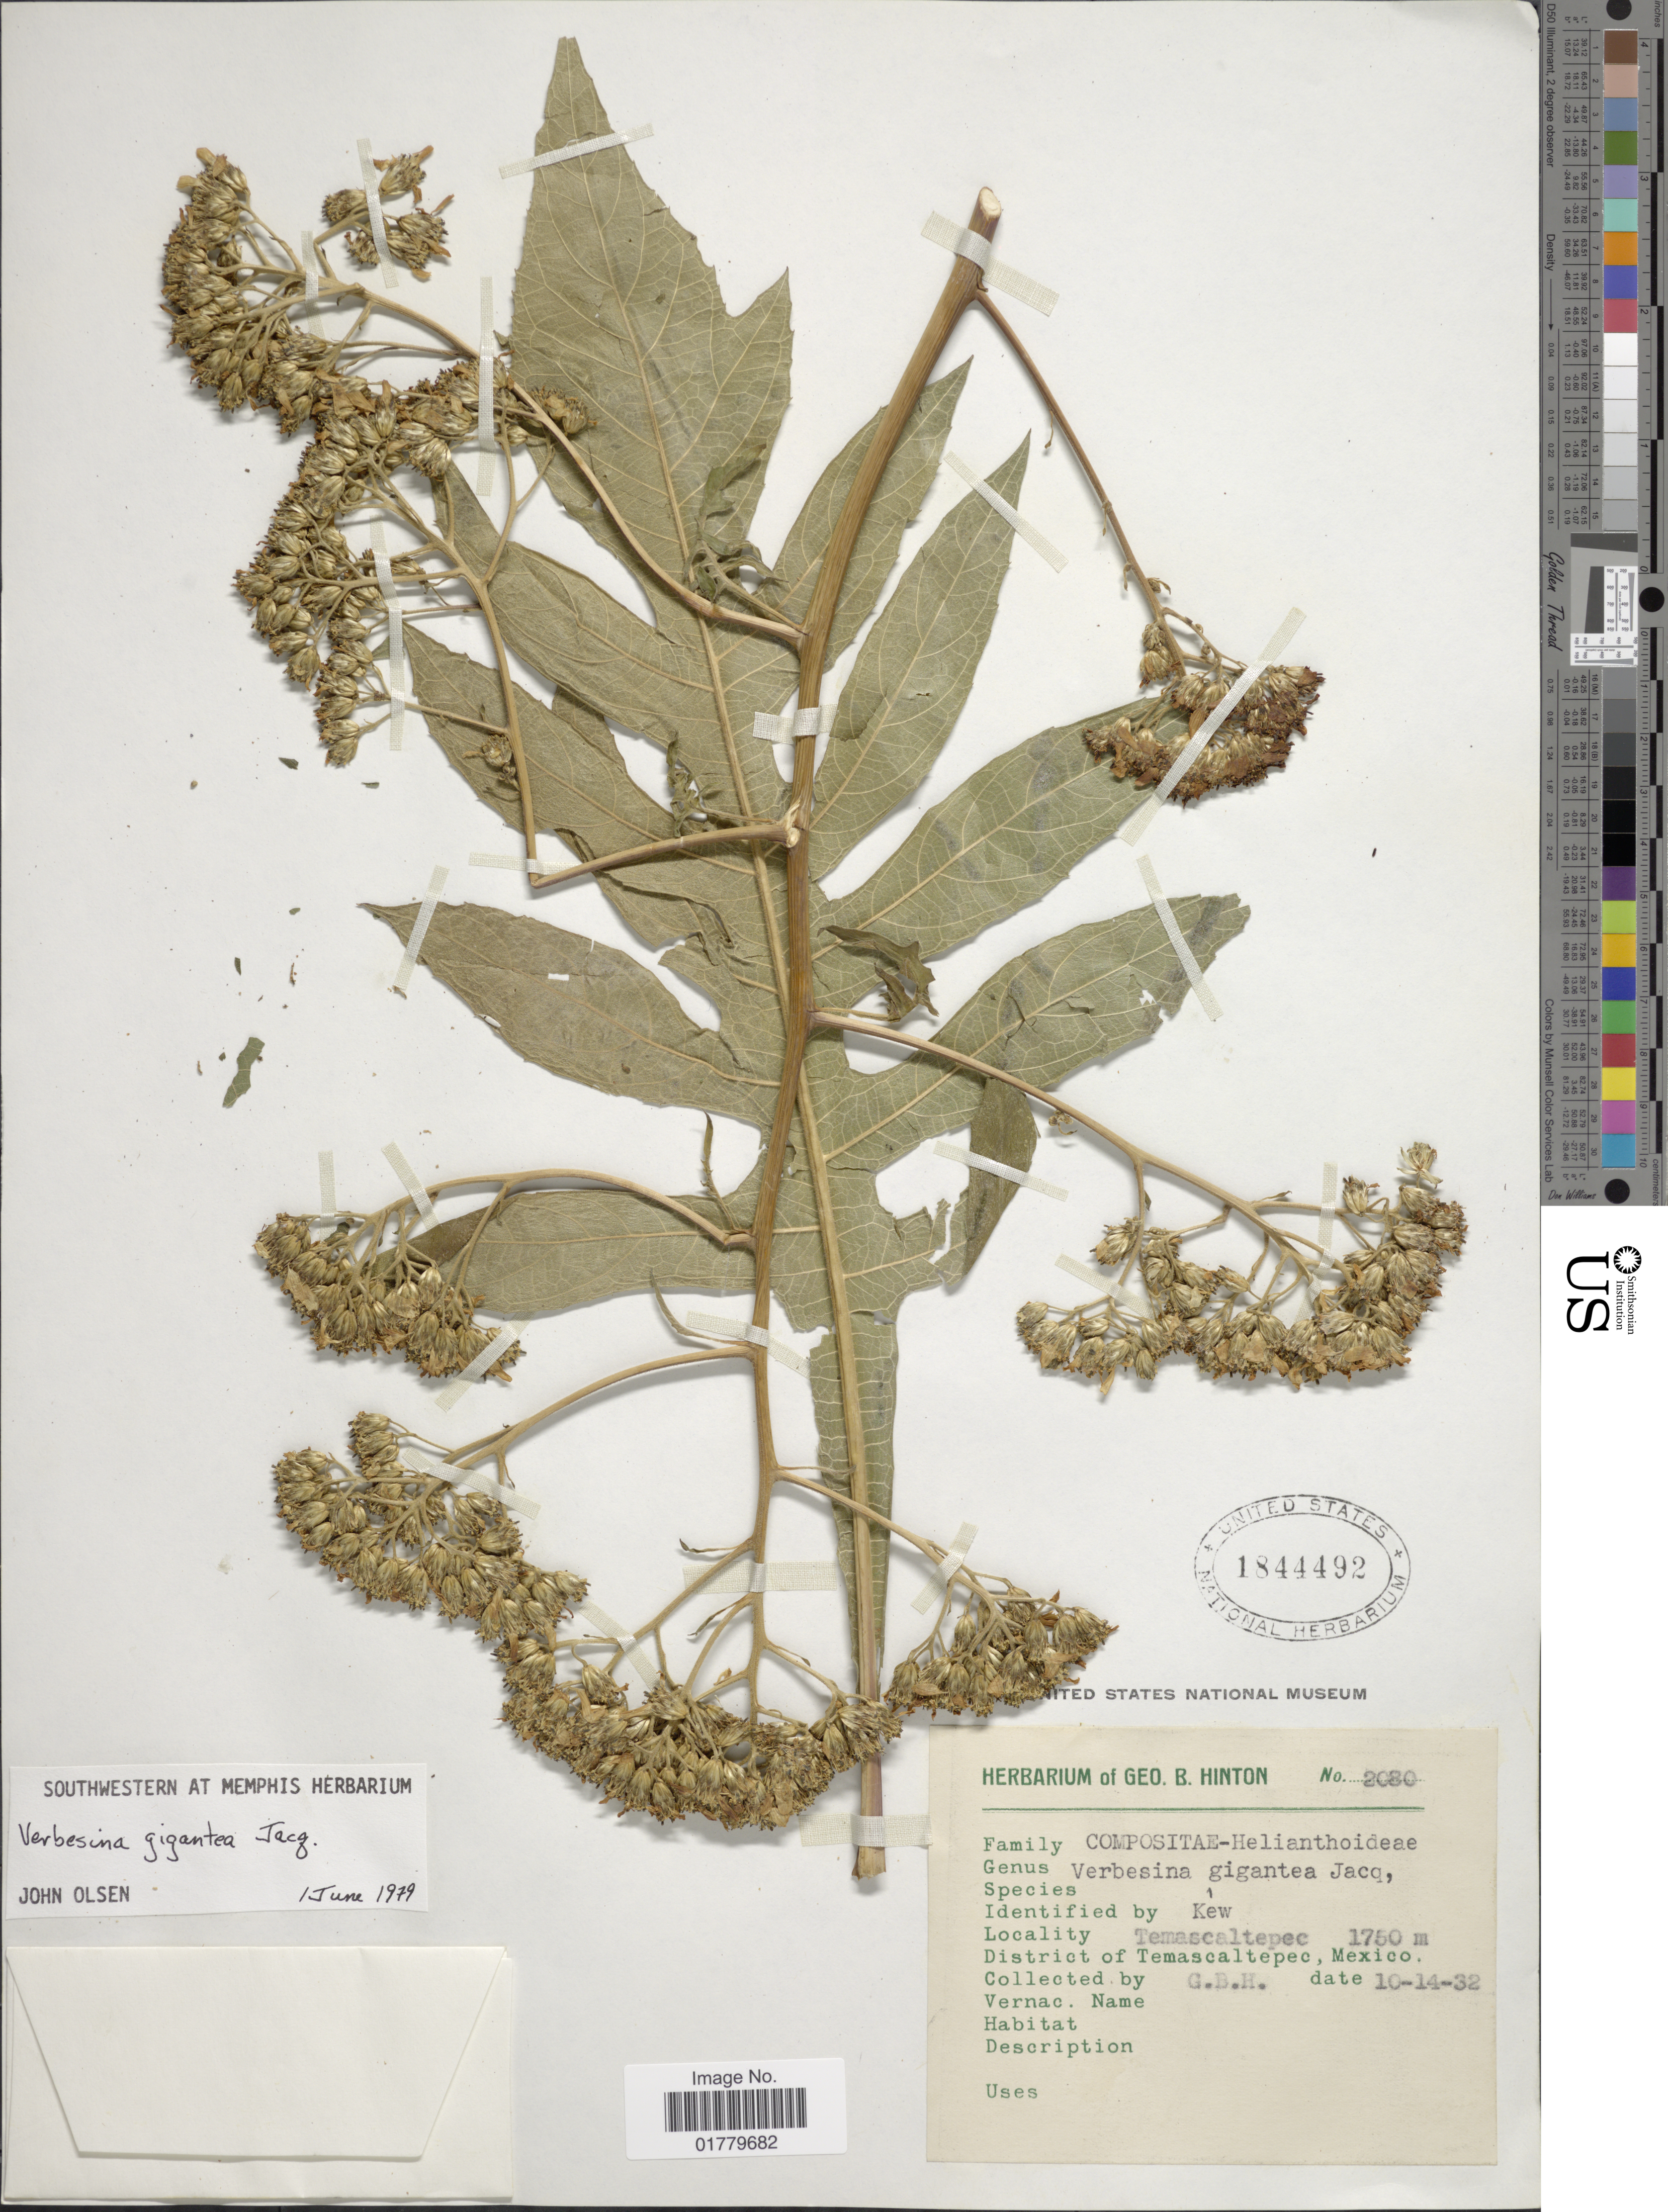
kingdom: Plantae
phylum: Tracheophyta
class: Magnoliopsida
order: Asterales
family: Asteraceae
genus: Verbesina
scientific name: Verbesina gigantea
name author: Jacq.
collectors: G. B. Hinton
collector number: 2080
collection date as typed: Transcribed d/m/y: 14/10/32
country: Mexico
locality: Temascaltepec. District of Temascaltepec, Mexico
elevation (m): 1750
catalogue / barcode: US 1844492